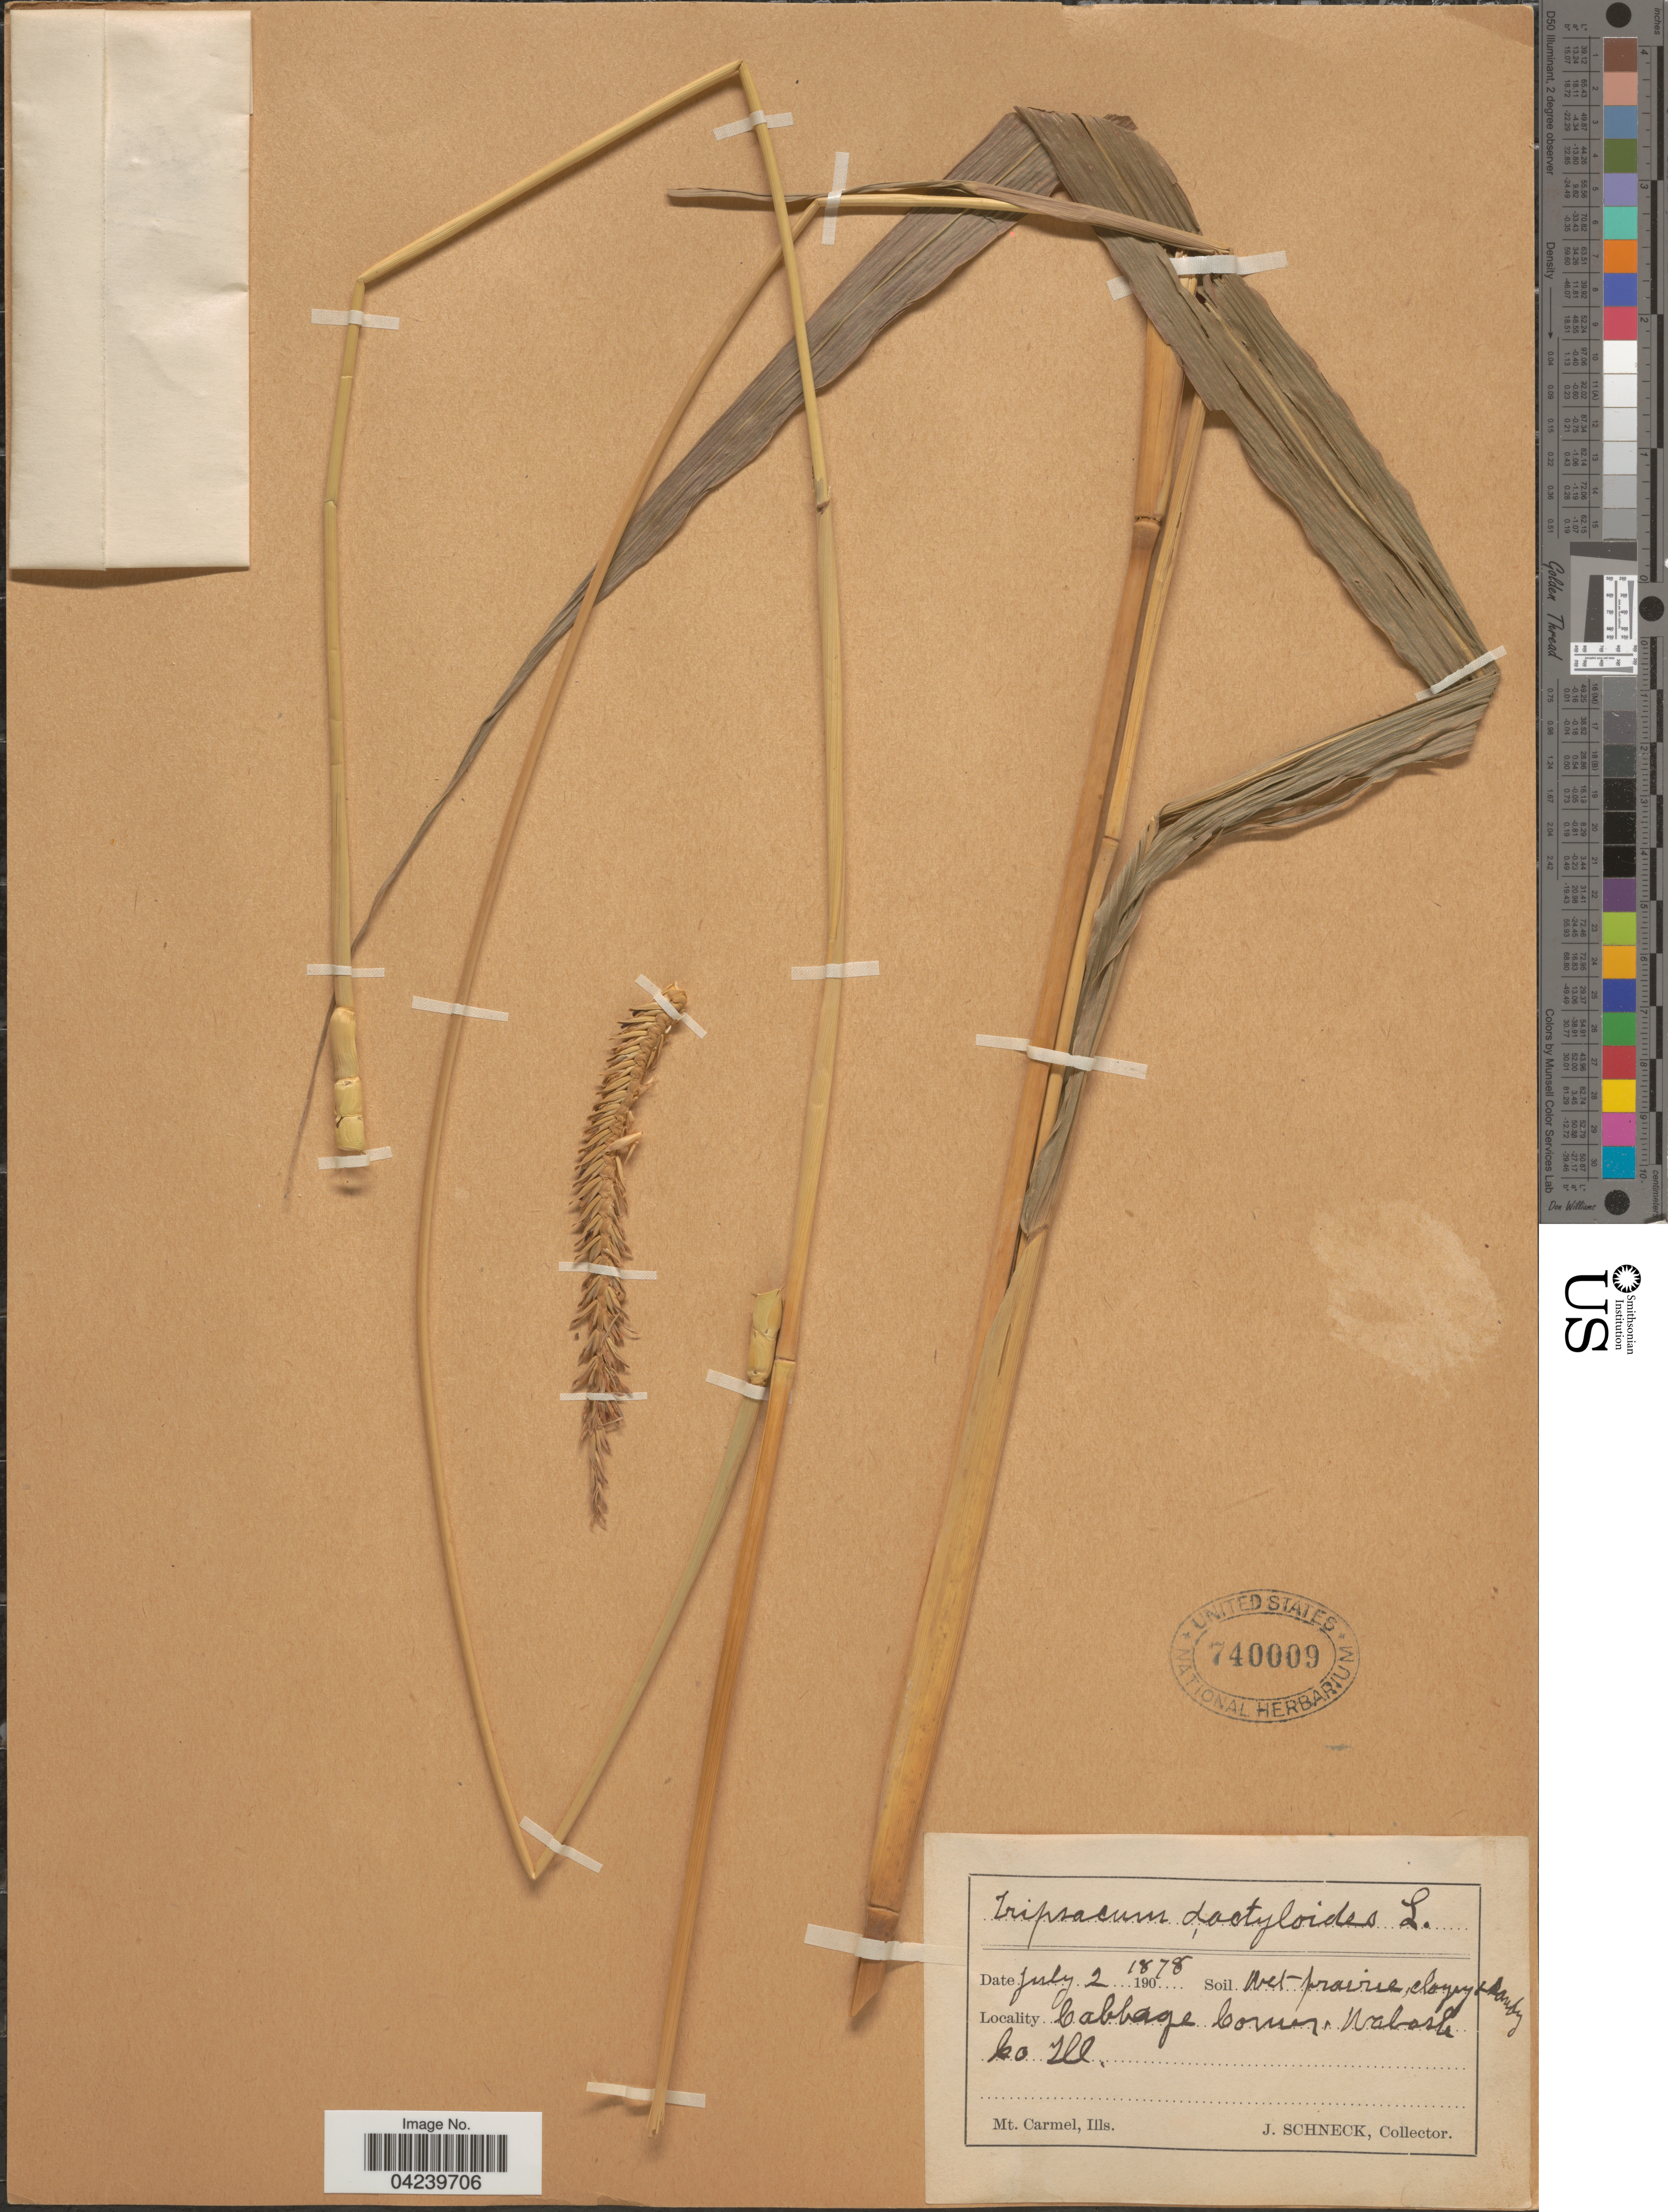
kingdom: Plantae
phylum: Tracheophyta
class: Liliopsida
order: Poales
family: Poaceae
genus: Tripsacum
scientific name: Tripsacum dactyloides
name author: (L.) L.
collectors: J. Schneck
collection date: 1878-07-02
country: United States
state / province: Illinois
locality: Cabbage Corner, Wabash Co.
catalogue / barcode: US 740009